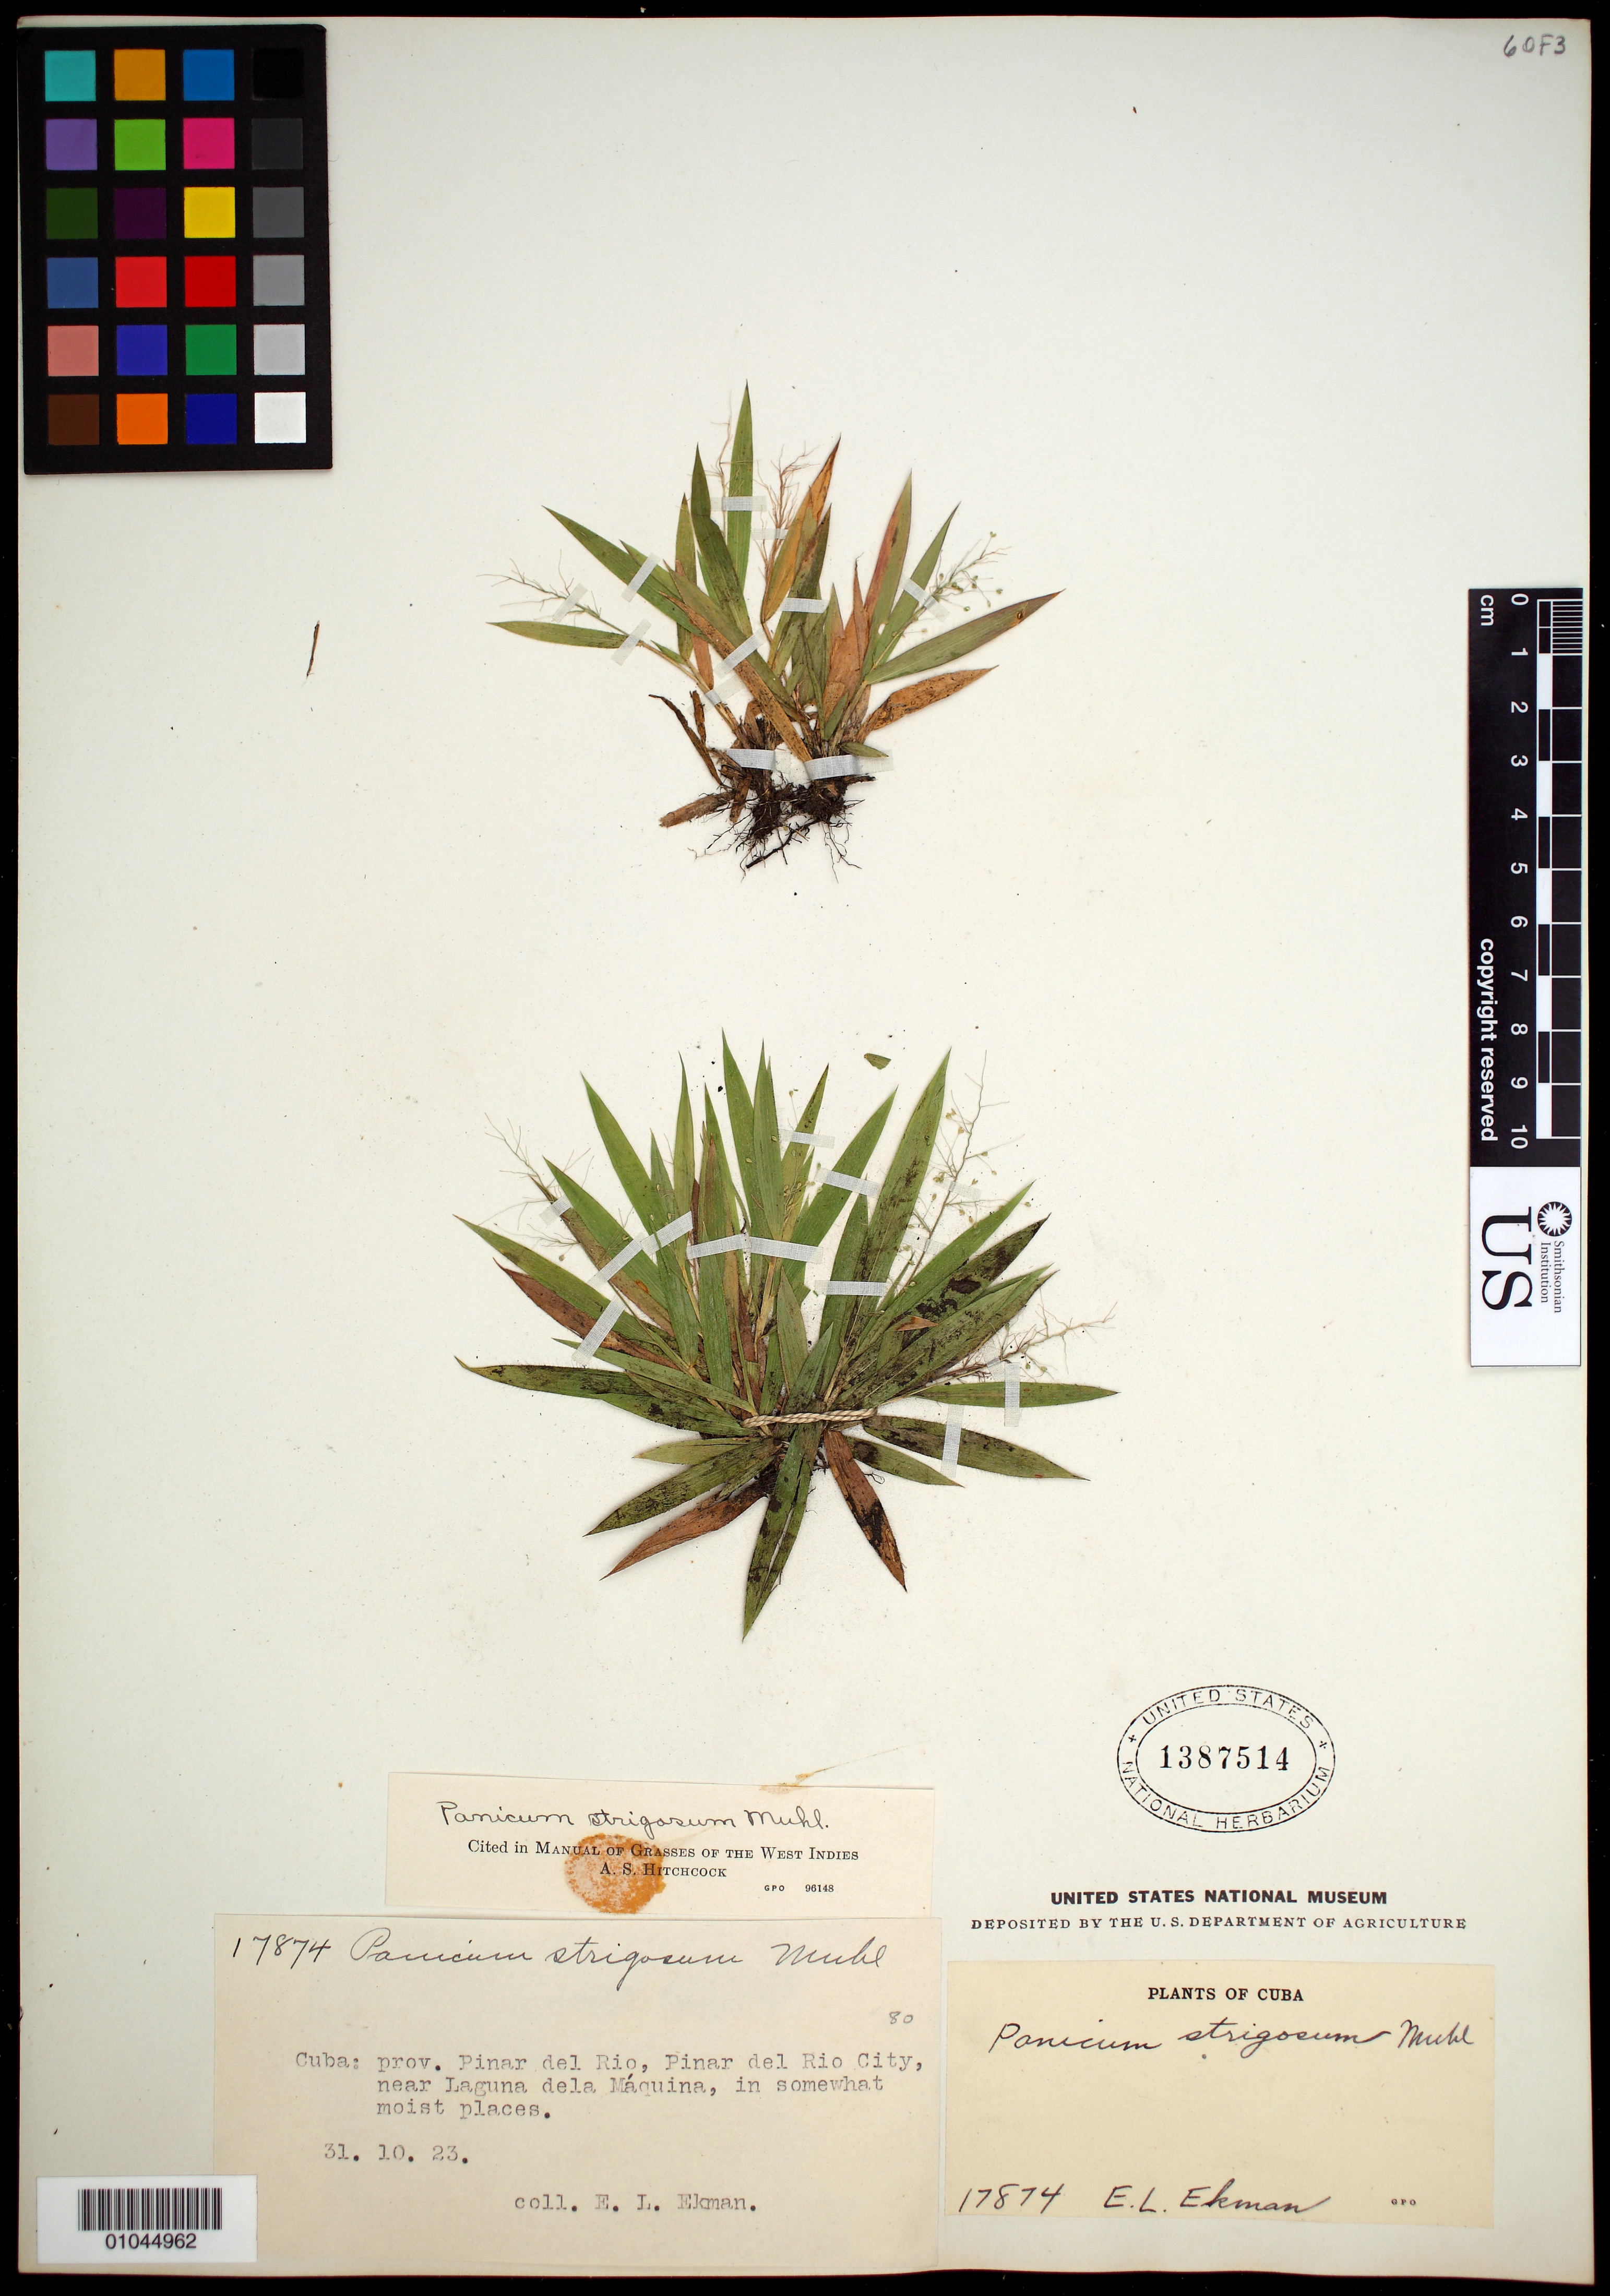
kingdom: Plantae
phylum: Tracheophyta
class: Liliopsida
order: Poales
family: Poaceae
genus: Panicum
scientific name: Panicum stigmosum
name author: Nees in Mart.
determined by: Hitchcock, Albert S.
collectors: E. L. Ekman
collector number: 17874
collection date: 1923-10-31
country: Cuba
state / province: Pinar del Río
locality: Near Laguna dela Maguina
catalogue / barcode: US 1387514